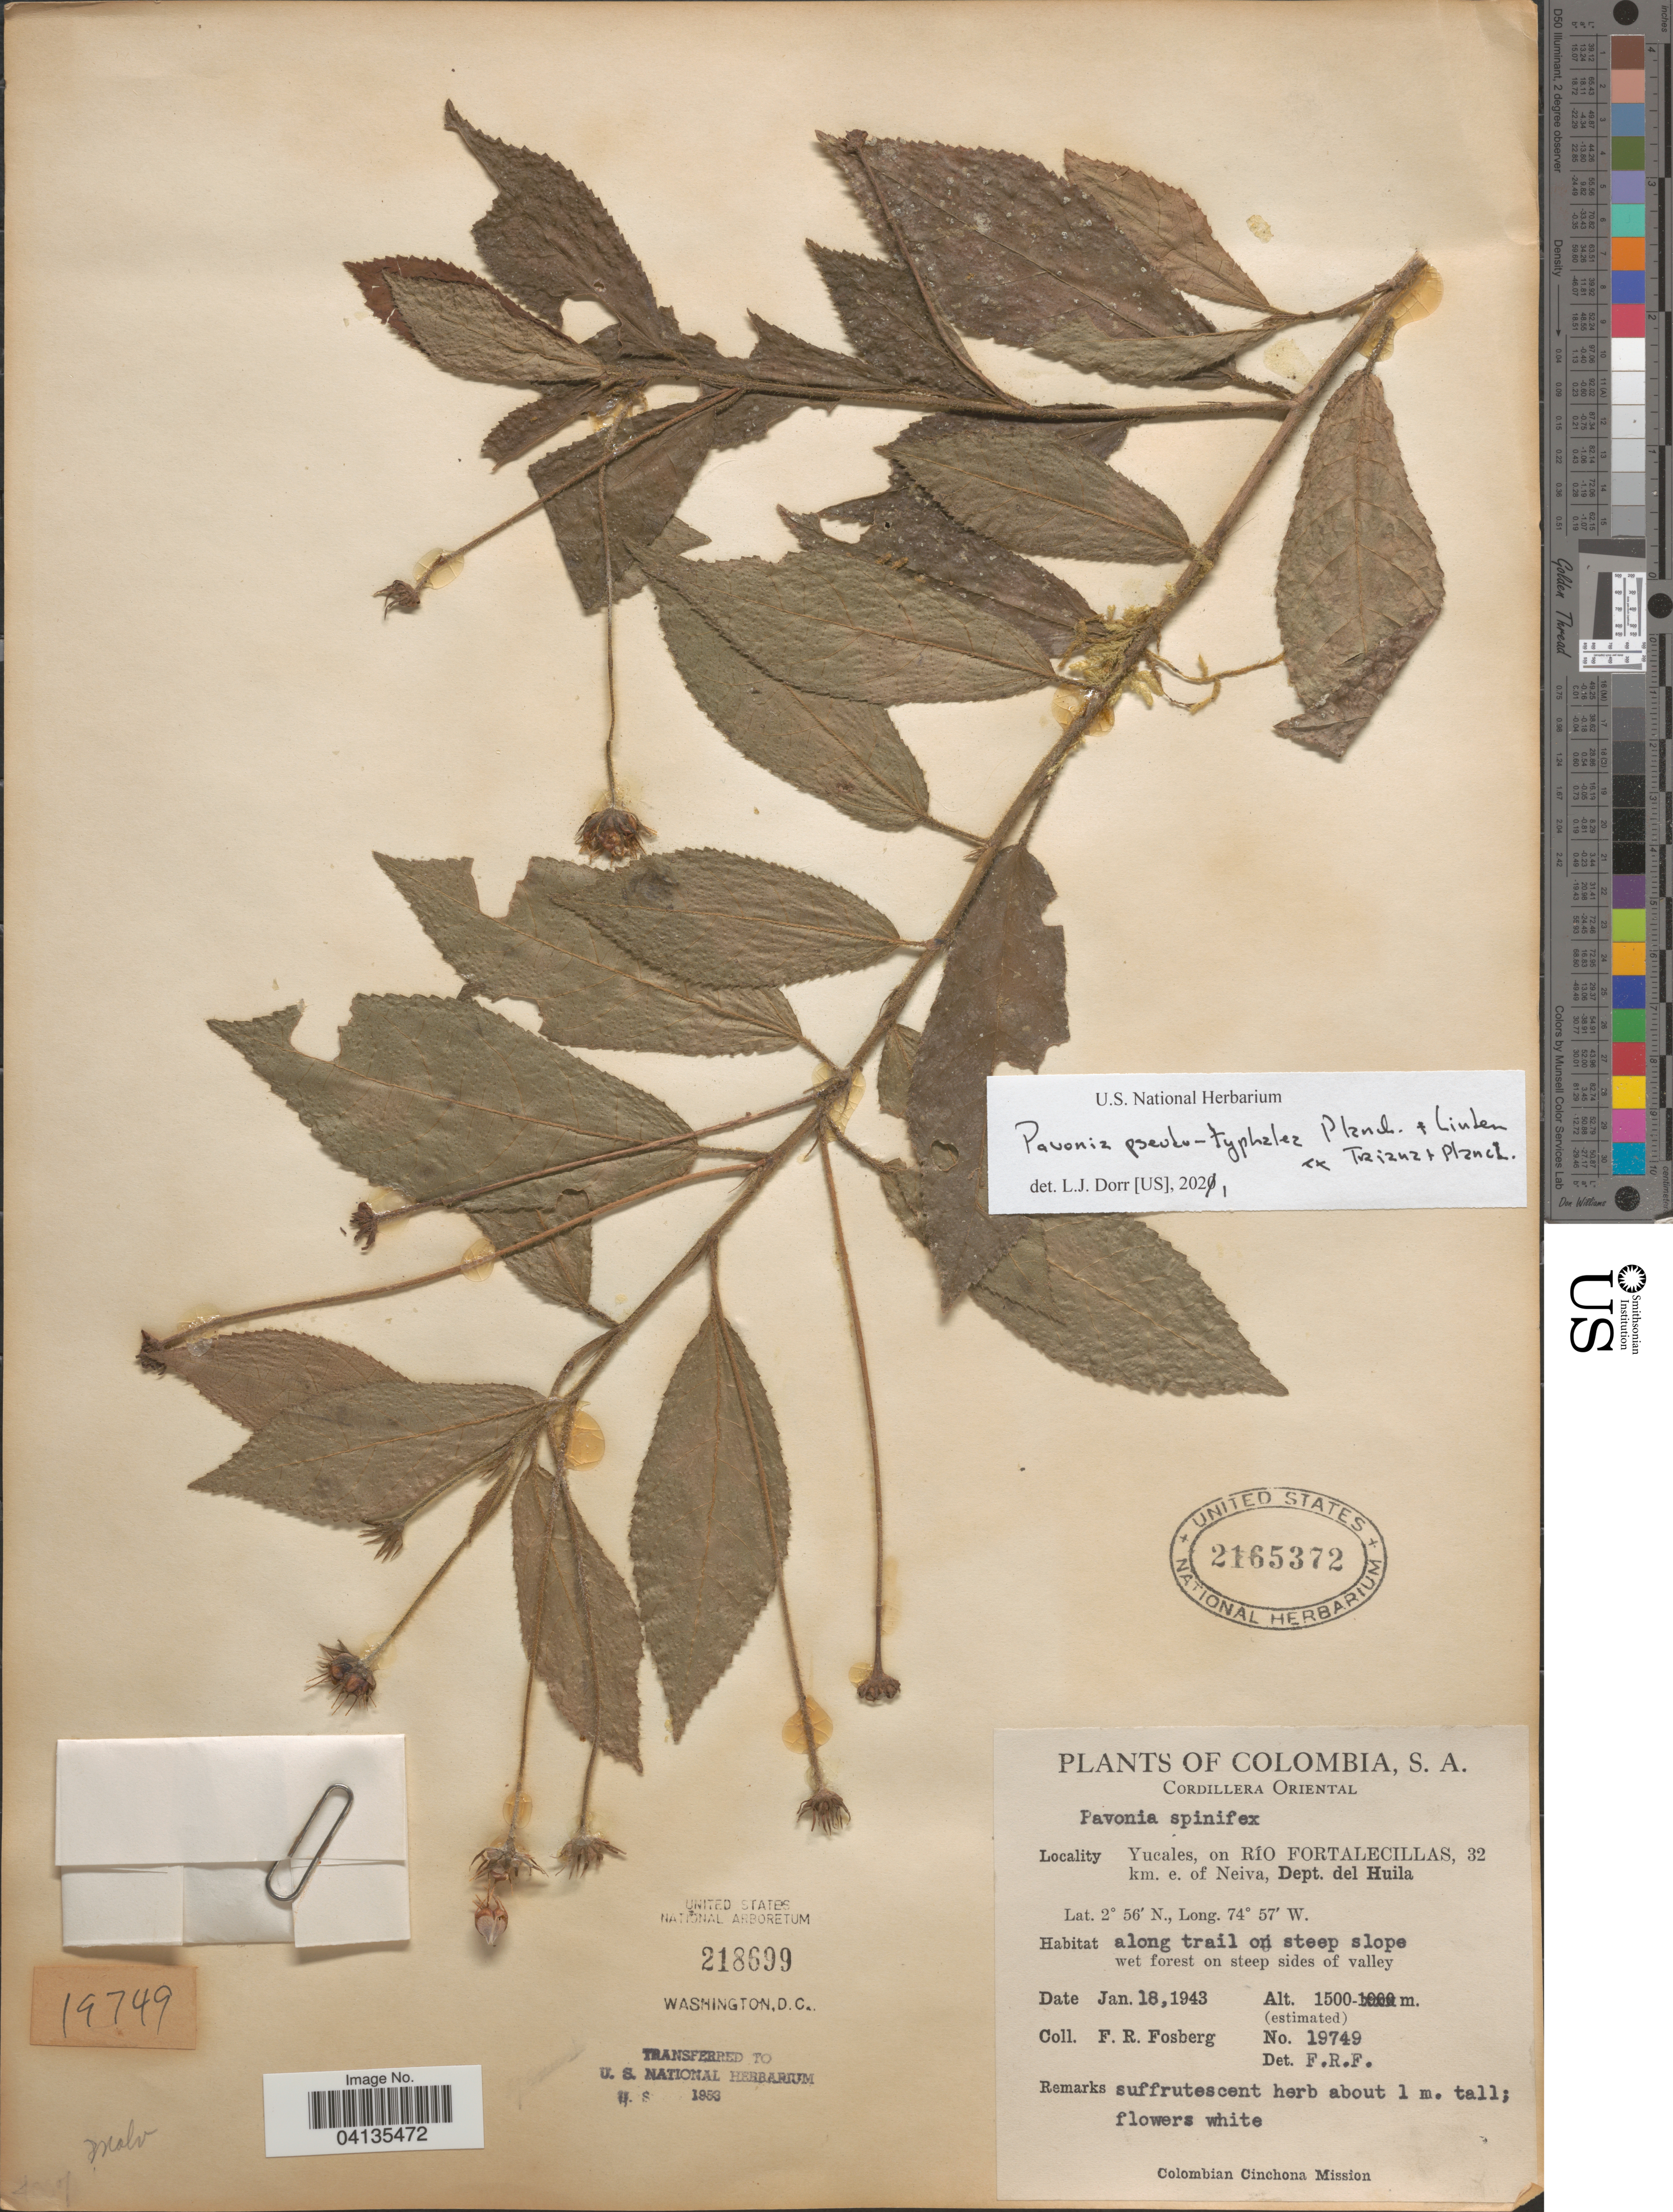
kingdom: Plantae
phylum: Tracheophyta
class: Magnoliopsida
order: Malvales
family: Malvaceae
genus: Pavonia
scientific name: Pavonia pseudotyphalaea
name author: Planch. & Linden ex Triana & Planch.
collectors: F. R. Fosberg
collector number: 19749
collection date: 1943-01-18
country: Colombia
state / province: Huila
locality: Cordillera Oriental. Yucales, on Río Fortalecillas, 32 km. e. of Neiva, Dept. del Huila. Colombian Cinchona Mission.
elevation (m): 1500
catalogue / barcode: US 2165372